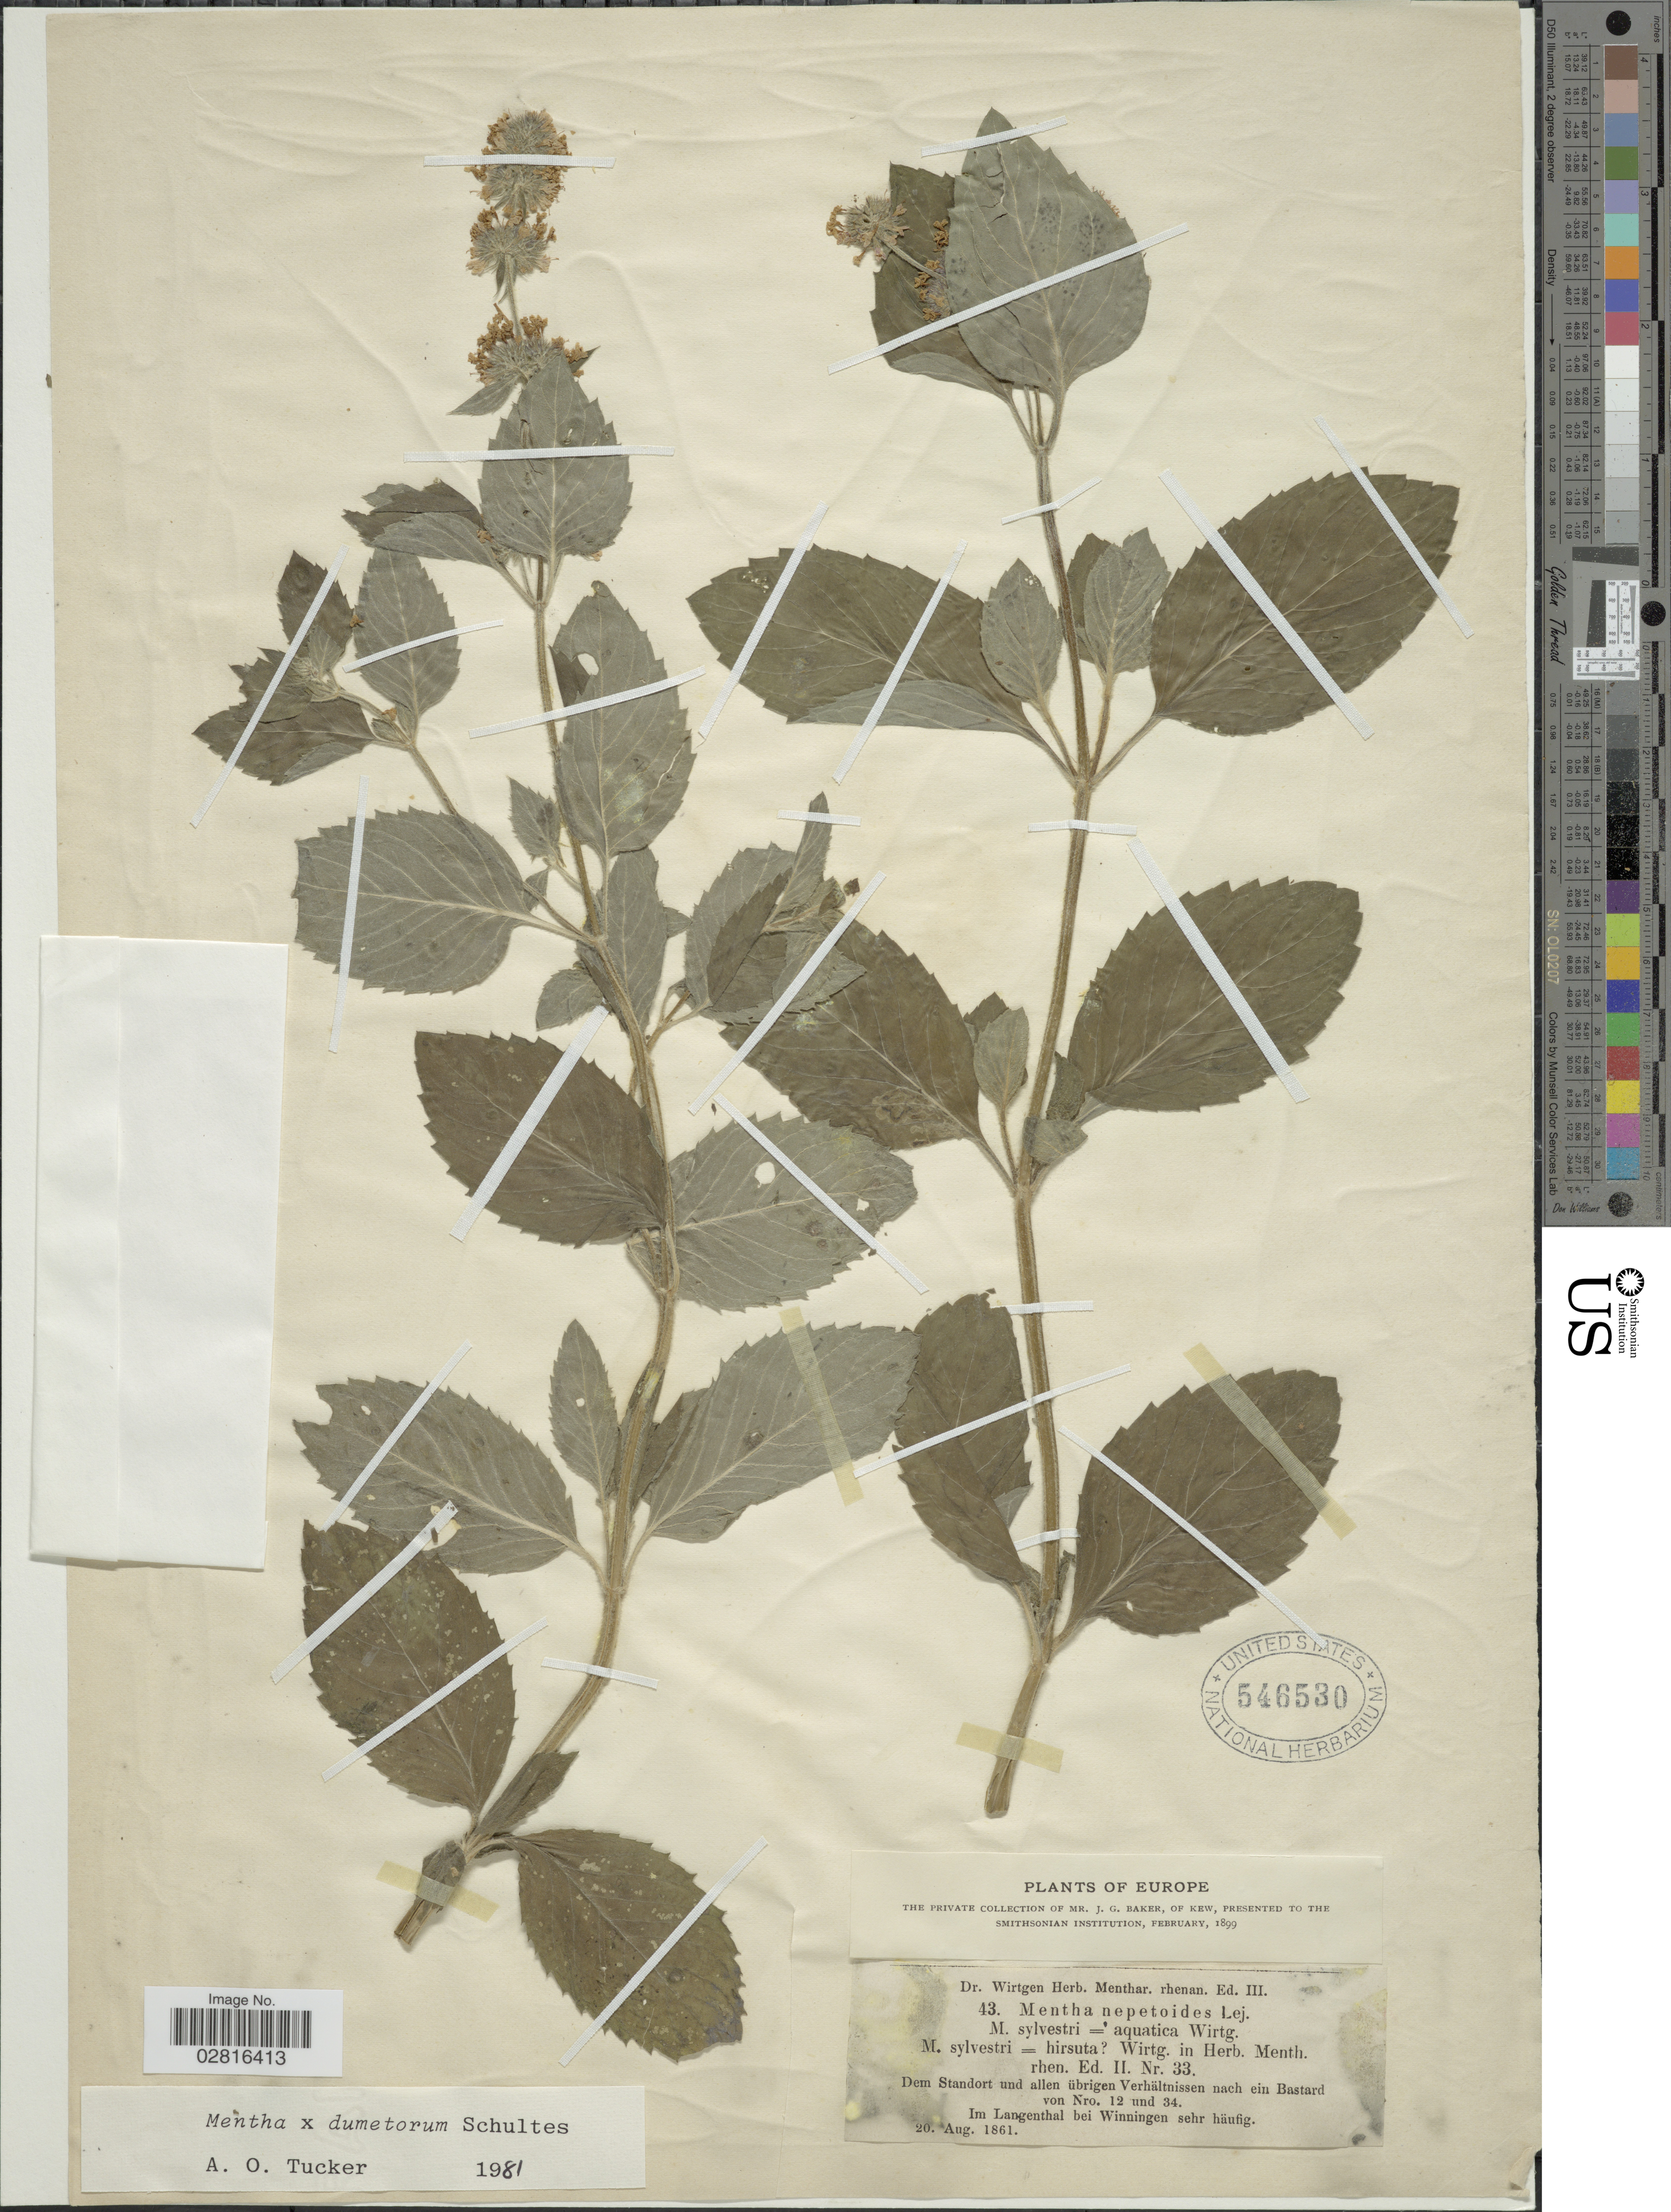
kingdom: Plantae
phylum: Tracheophyta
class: Magnoliopsida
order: Lamiales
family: Lamiaceae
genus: Mentha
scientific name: Mentha x dumetorum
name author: Schult.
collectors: J. G. Baker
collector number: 43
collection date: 1861-08-20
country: Germany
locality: Europe. Im Langenthal bei Winningen sehr häufig.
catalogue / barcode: US 546530